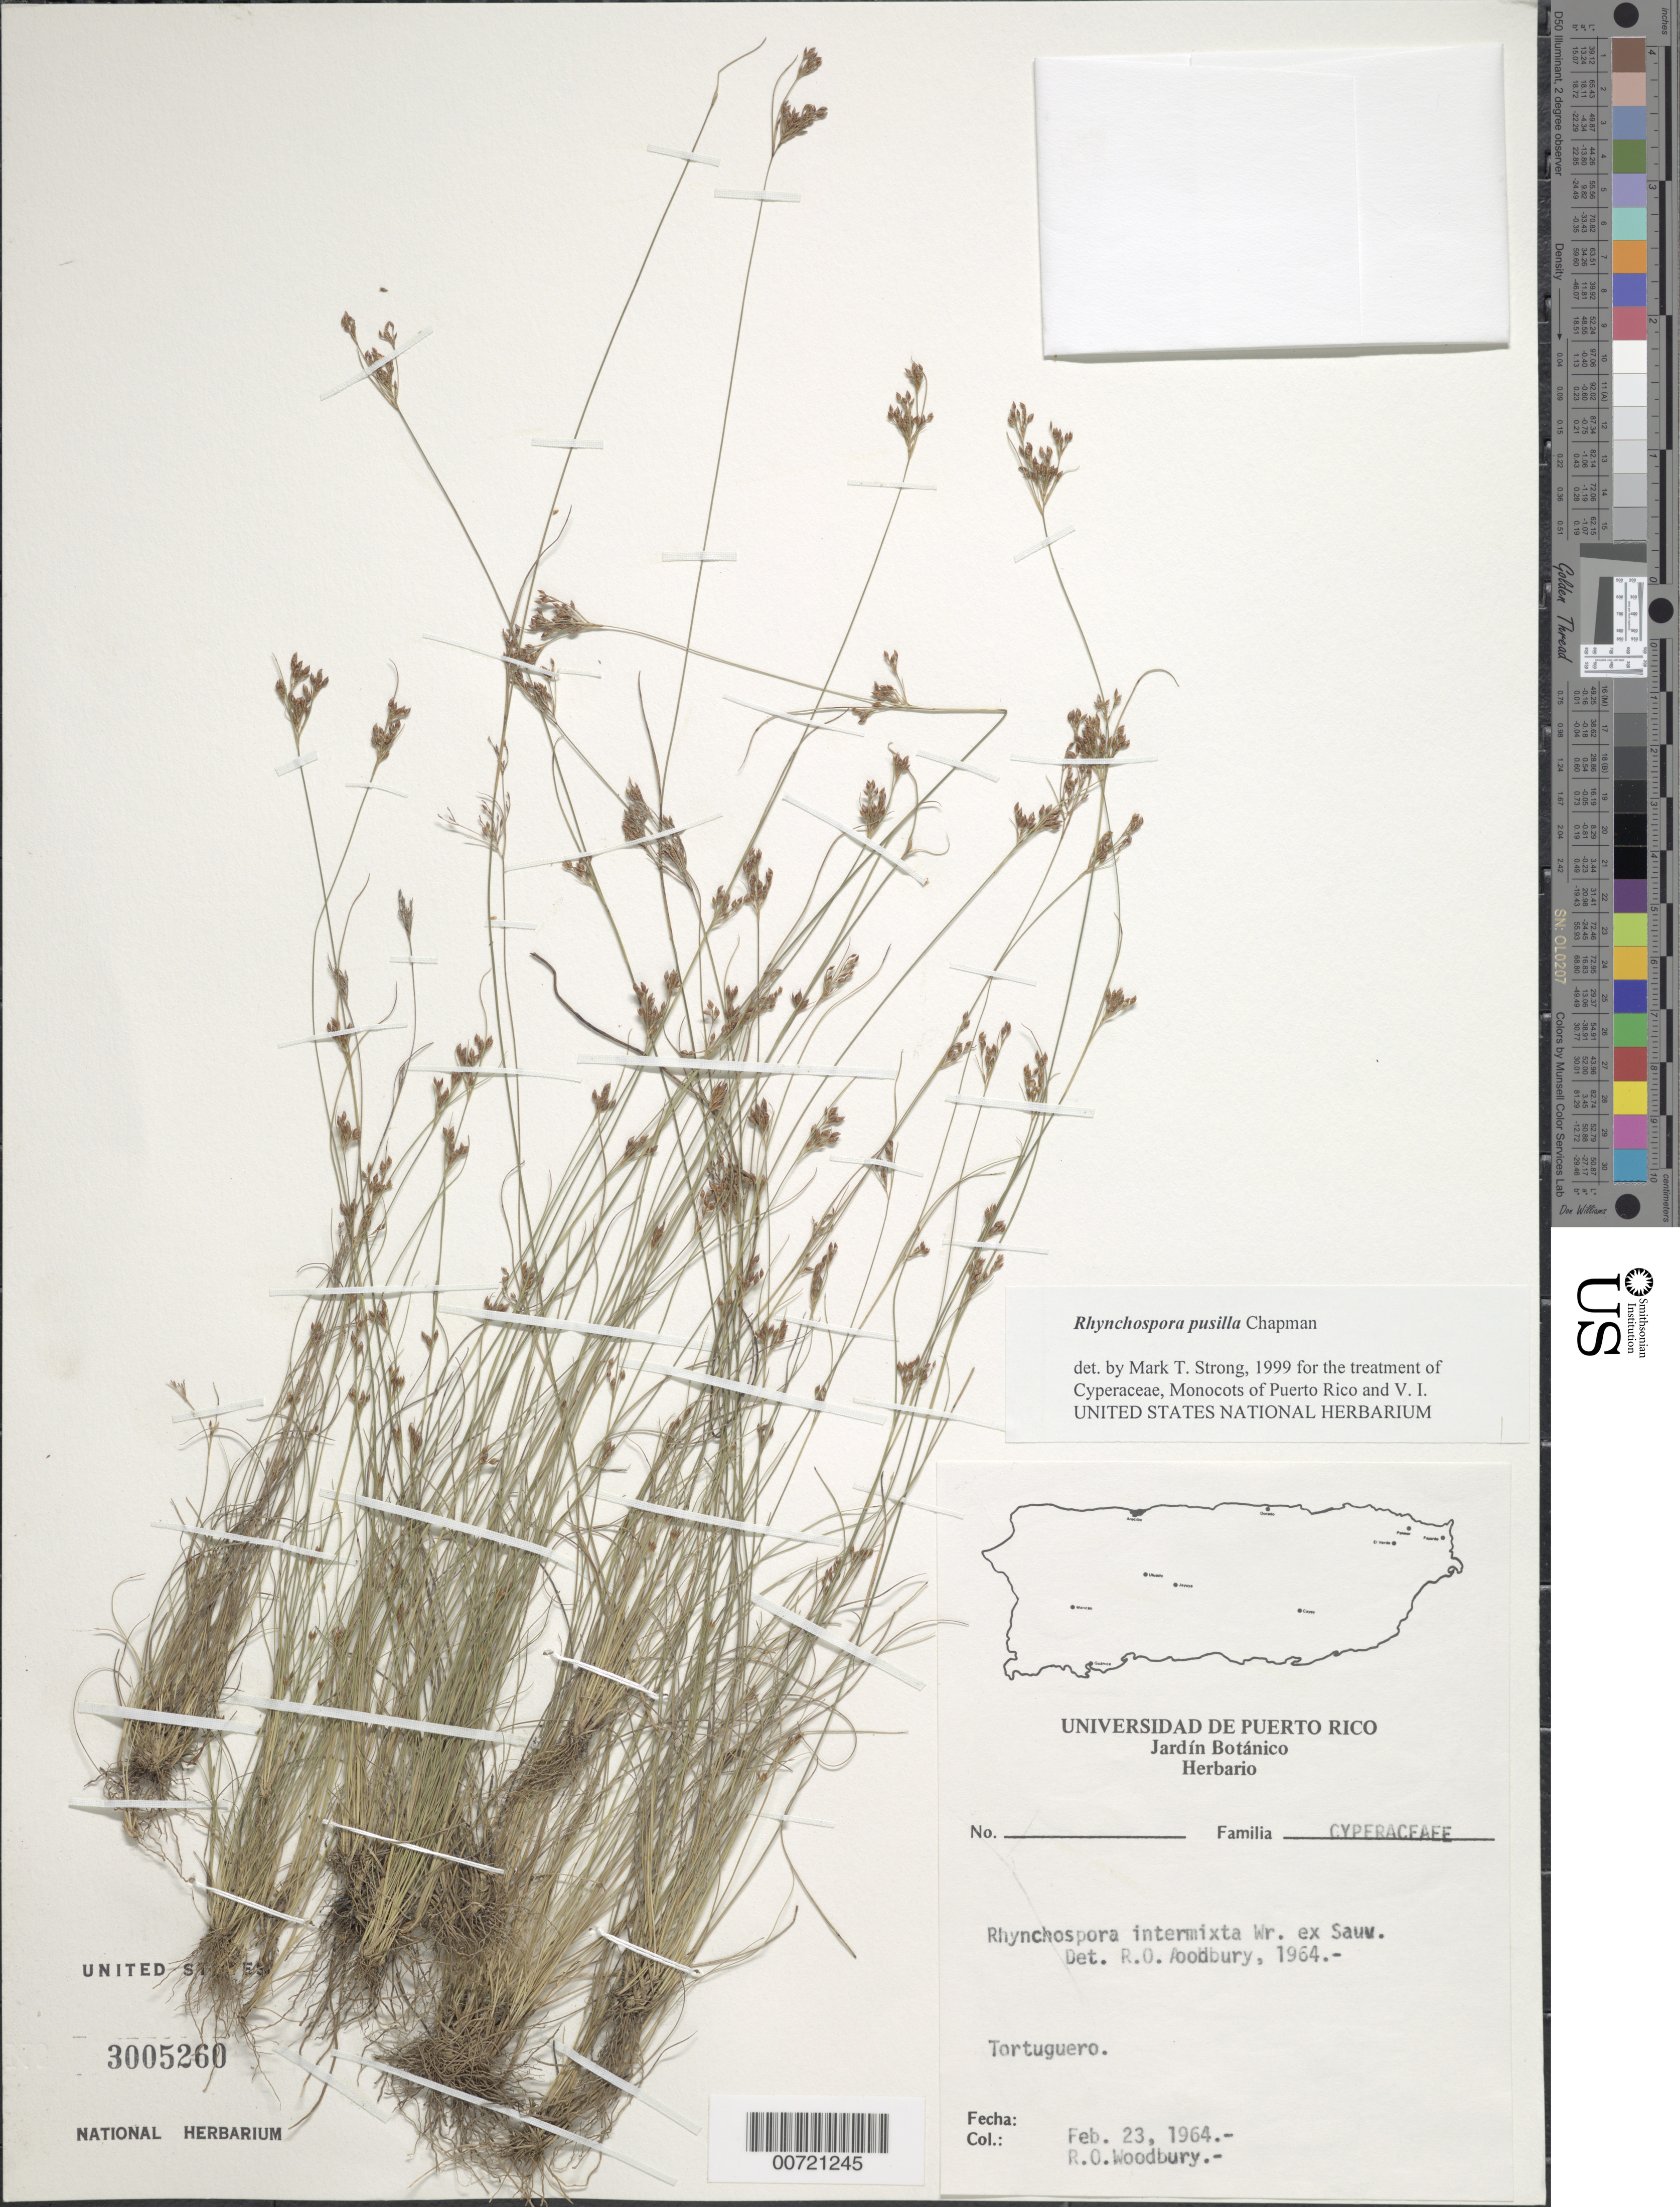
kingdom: Plantae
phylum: Tracheophyta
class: Liliopsida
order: Poales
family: Cyperaceae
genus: Rhynchospora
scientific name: Rhynchospora intermixta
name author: C. Wright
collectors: R. O. Woodbury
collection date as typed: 23 Feb 1964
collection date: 1964-02-23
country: Puerto Rico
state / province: Manatí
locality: Tortuguero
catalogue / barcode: US 3005260